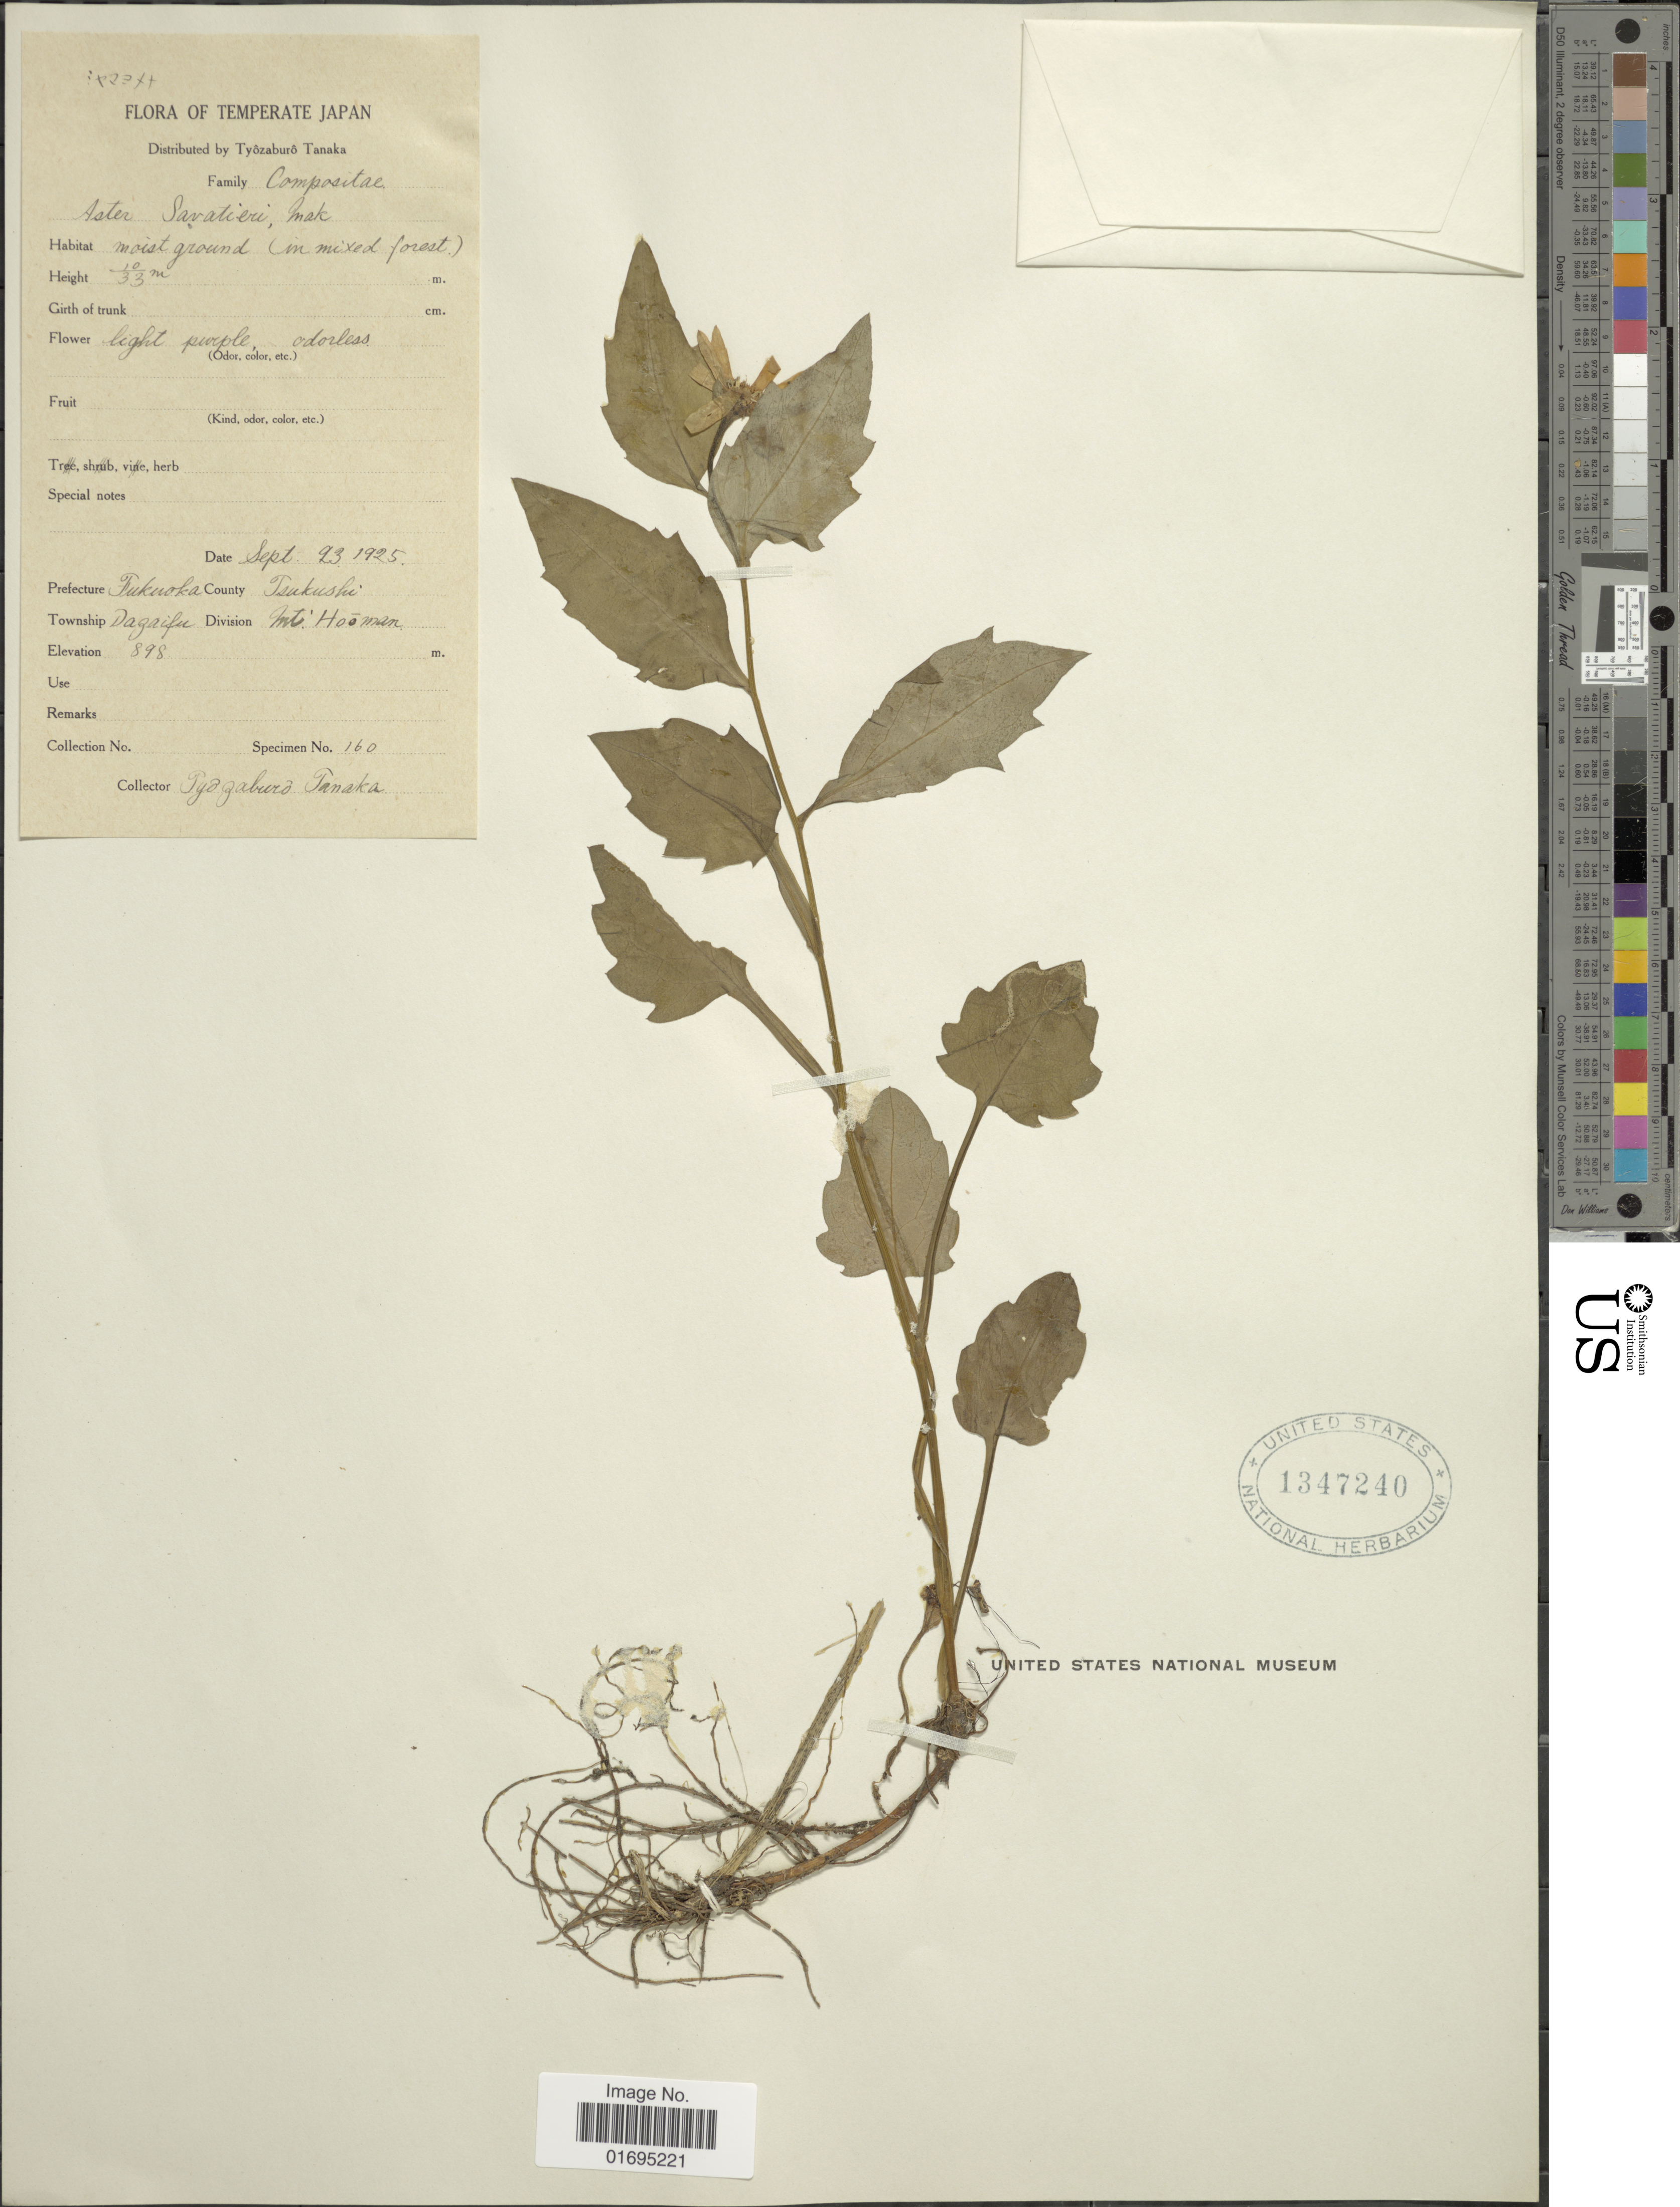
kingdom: Plantae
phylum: Tracheophyta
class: Magnoliopsida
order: Asterales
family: Asteraceae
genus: Miyamayomena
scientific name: Miyamayomena savatieri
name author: (Makino) Kitam.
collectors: T. Tanaka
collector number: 160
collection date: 1925-09-23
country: Japan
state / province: Hukuoka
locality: County Tsukushu, Dazaifu, Mt. Hooman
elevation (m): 898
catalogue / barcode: US 1347240